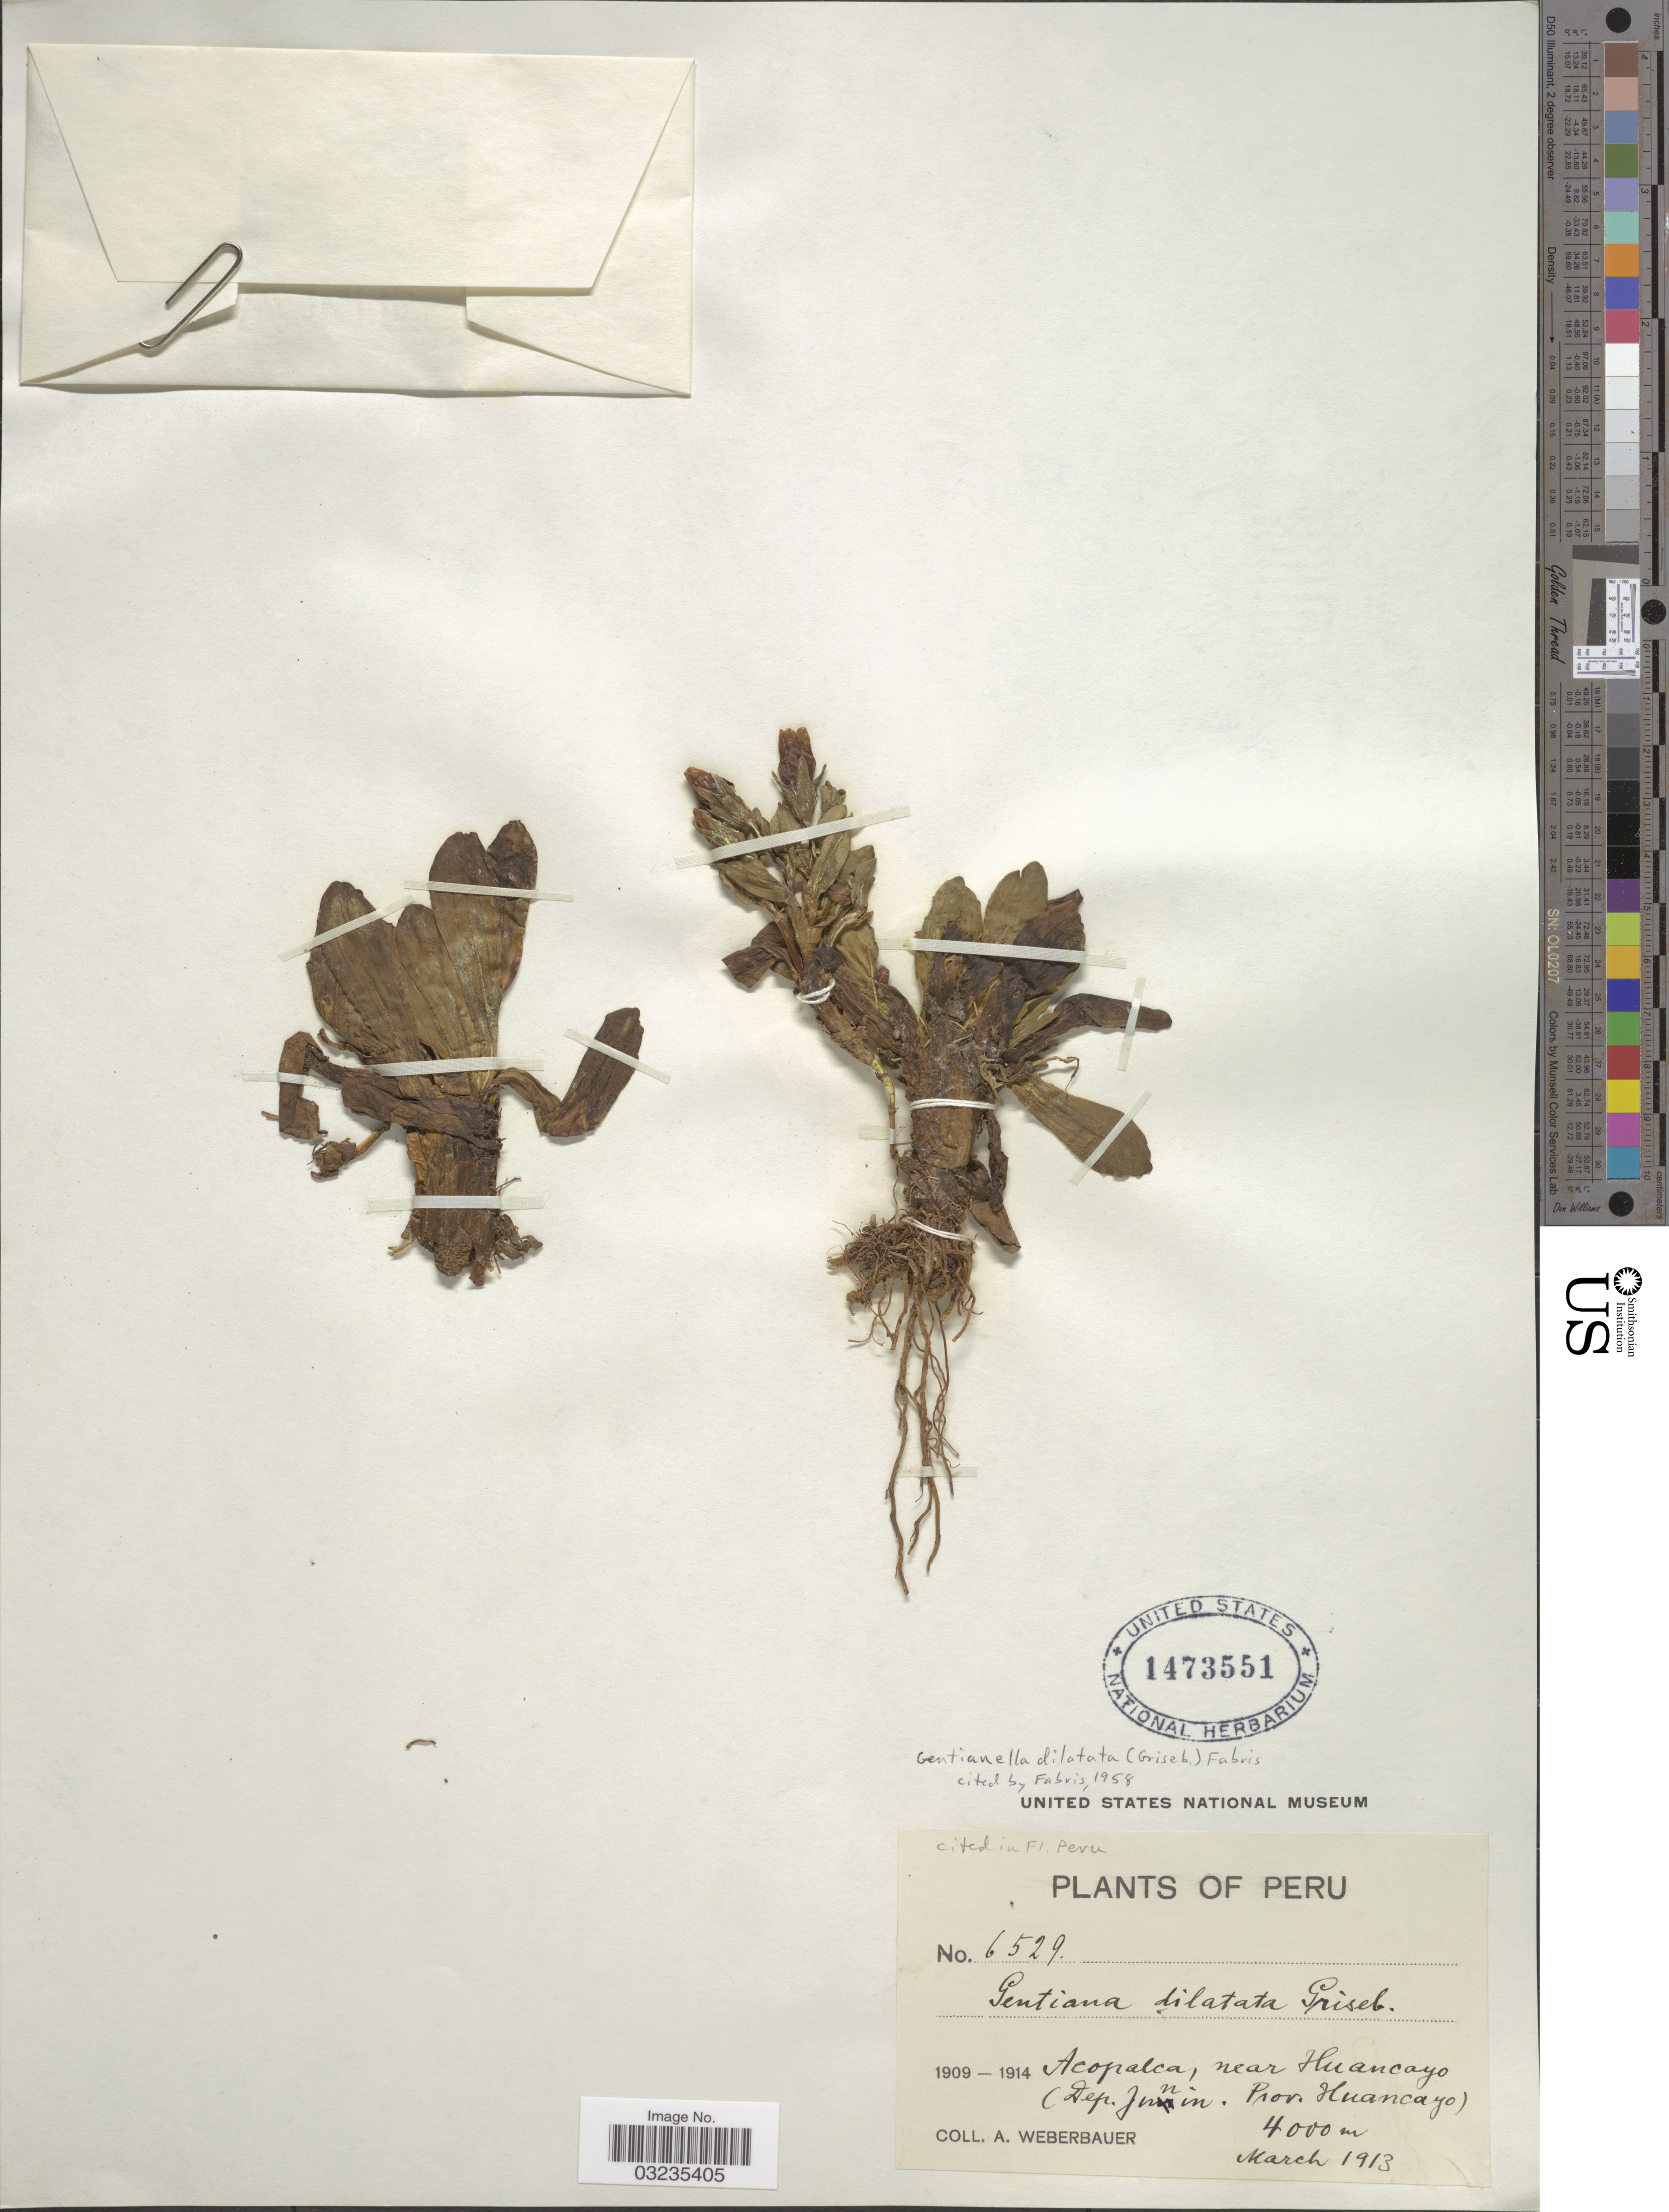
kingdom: Plantae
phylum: Tracheophyta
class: Magnoliopsida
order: Gentianales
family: Gentianaceae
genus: Gentiana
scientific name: Gentiana dilatata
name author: Griseb.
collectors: A. Weberbauer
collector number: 6529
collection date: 1913-03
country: Peru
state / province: Junín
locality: Acopalca, near Huancayo (Dep. Junin. Prov. Huancayo).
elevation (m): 4000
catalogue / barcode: US 1473551